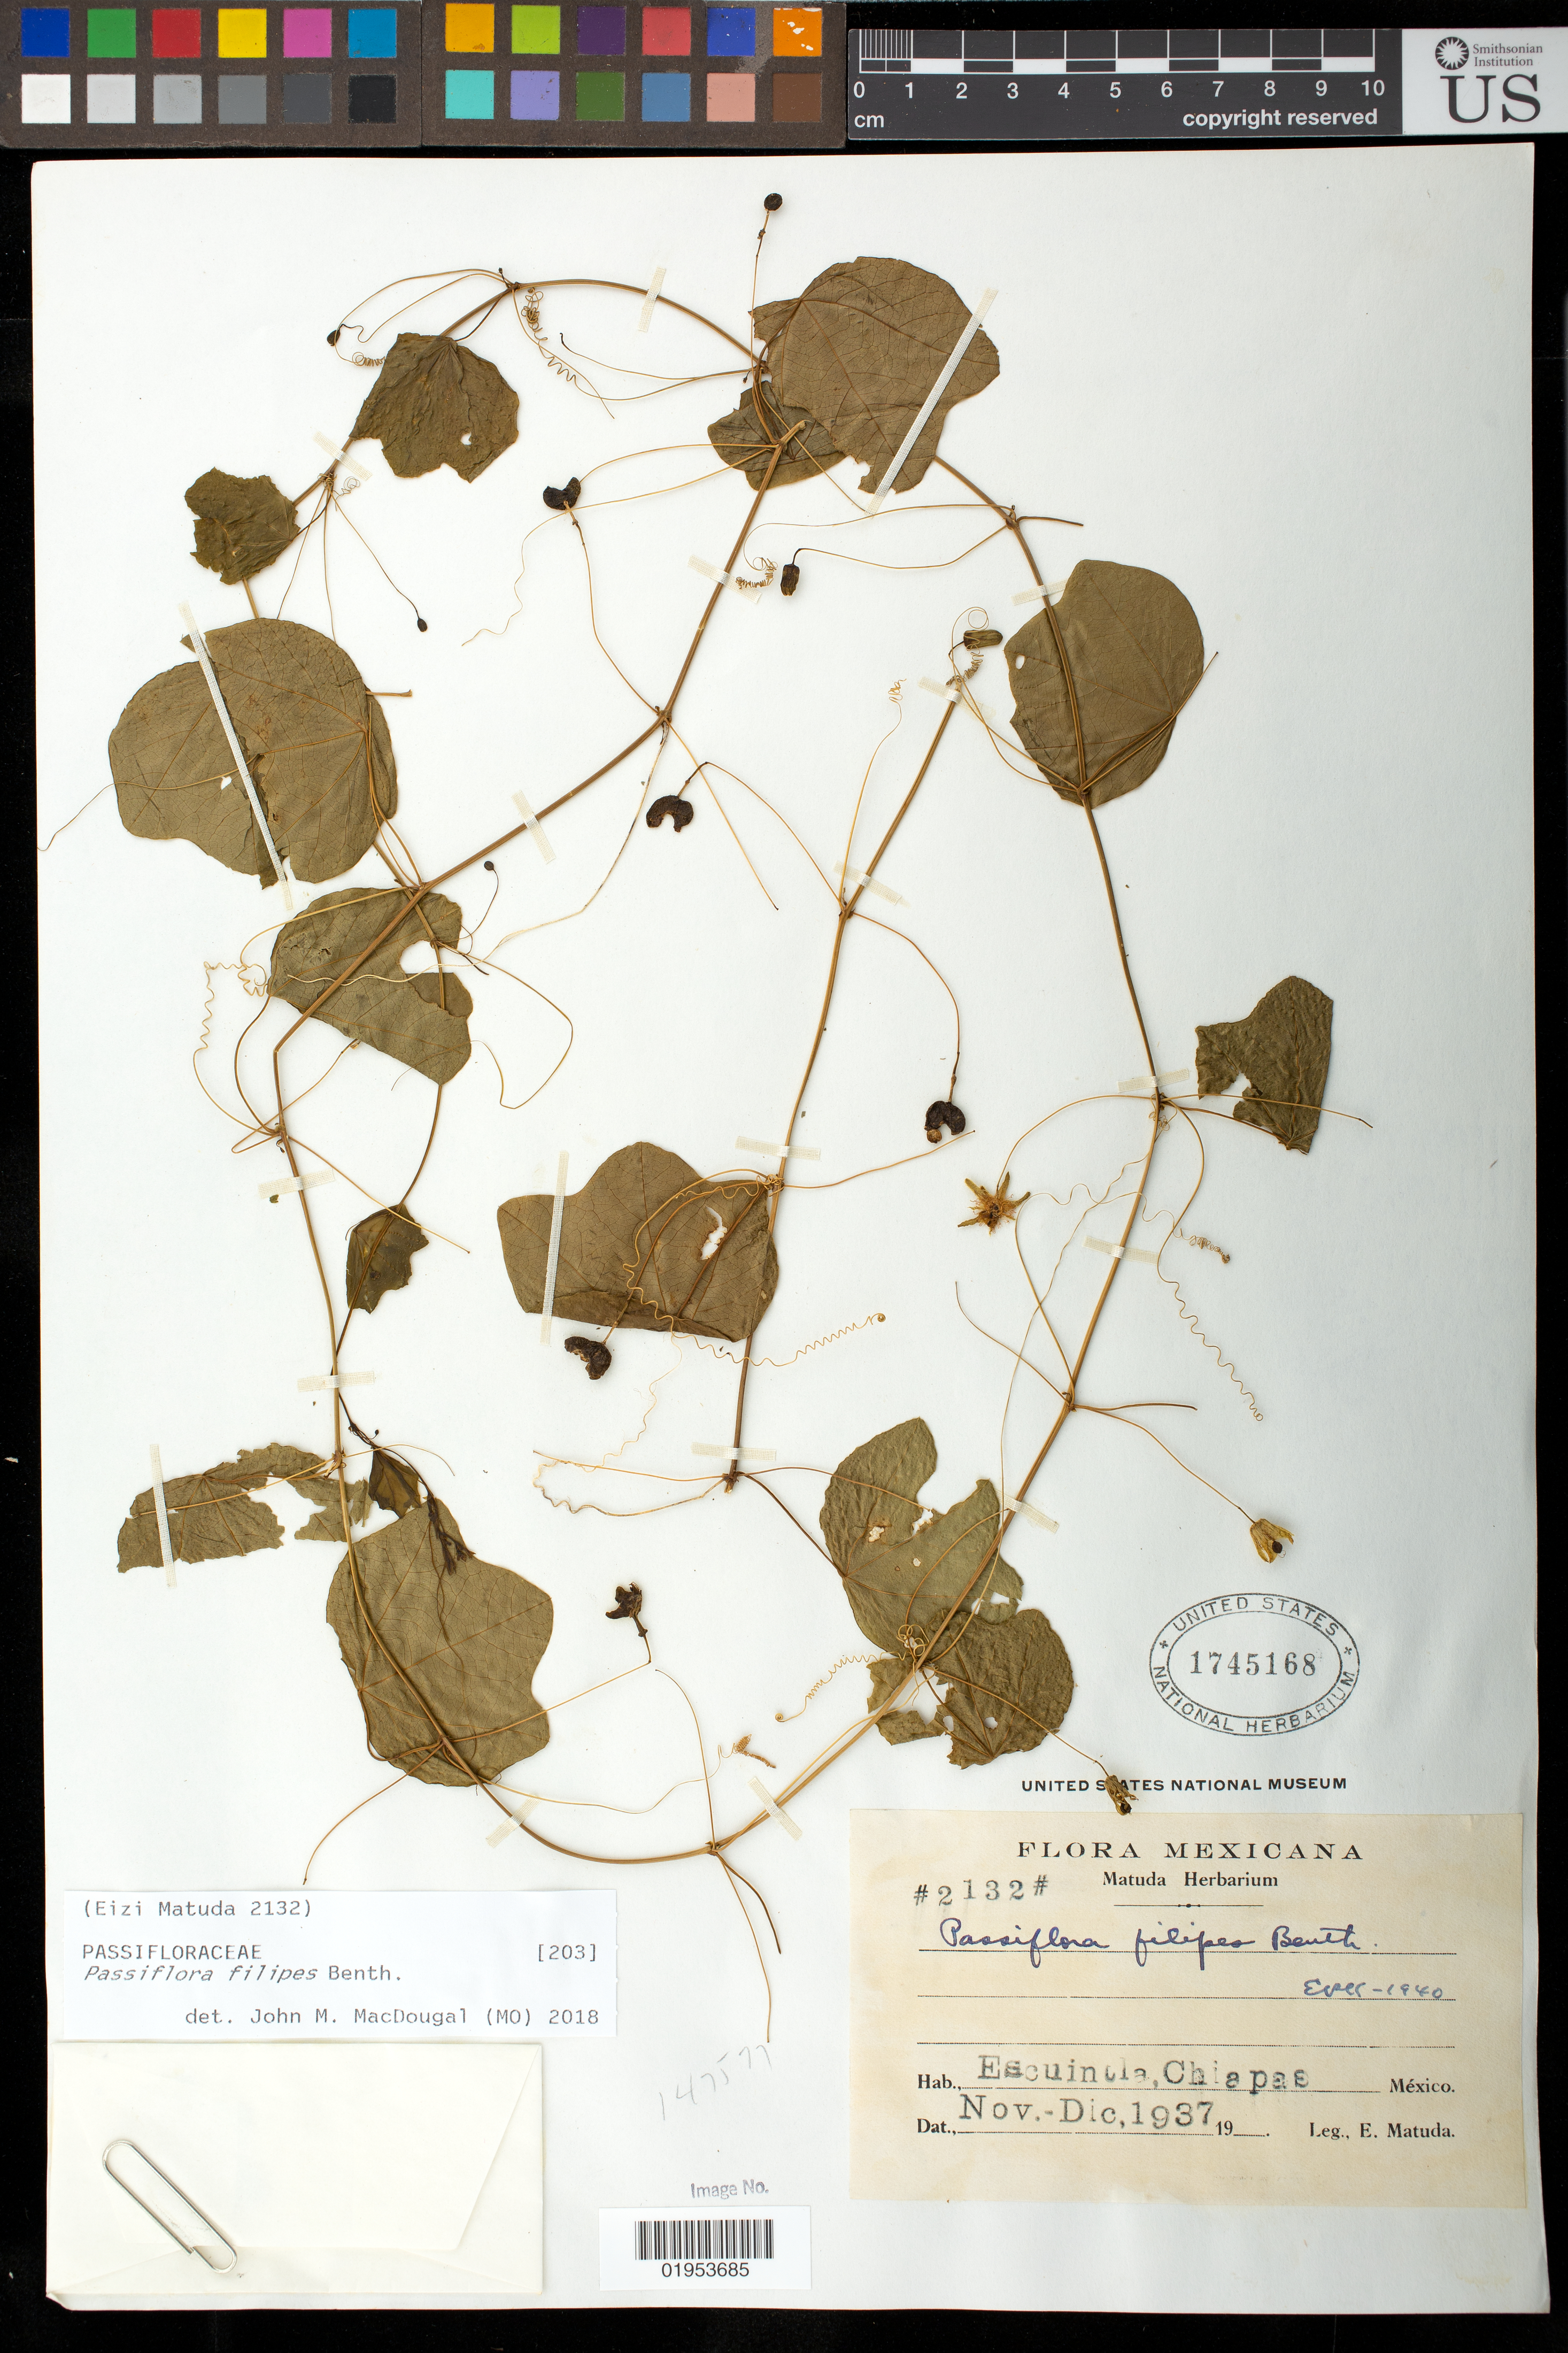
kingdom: Plantae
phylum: Tracheophyta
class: Magnoliopsida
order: Malpighiales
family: Passifloraceae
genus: Passiflora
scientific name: Passiflora filipes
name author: Benth.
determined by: MacDougal, John M.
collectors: E. Matuda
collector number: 2132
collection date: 1937-11/1937-12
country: Mexico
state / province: Chiapas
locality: Escuintla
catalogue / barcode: US 1745168